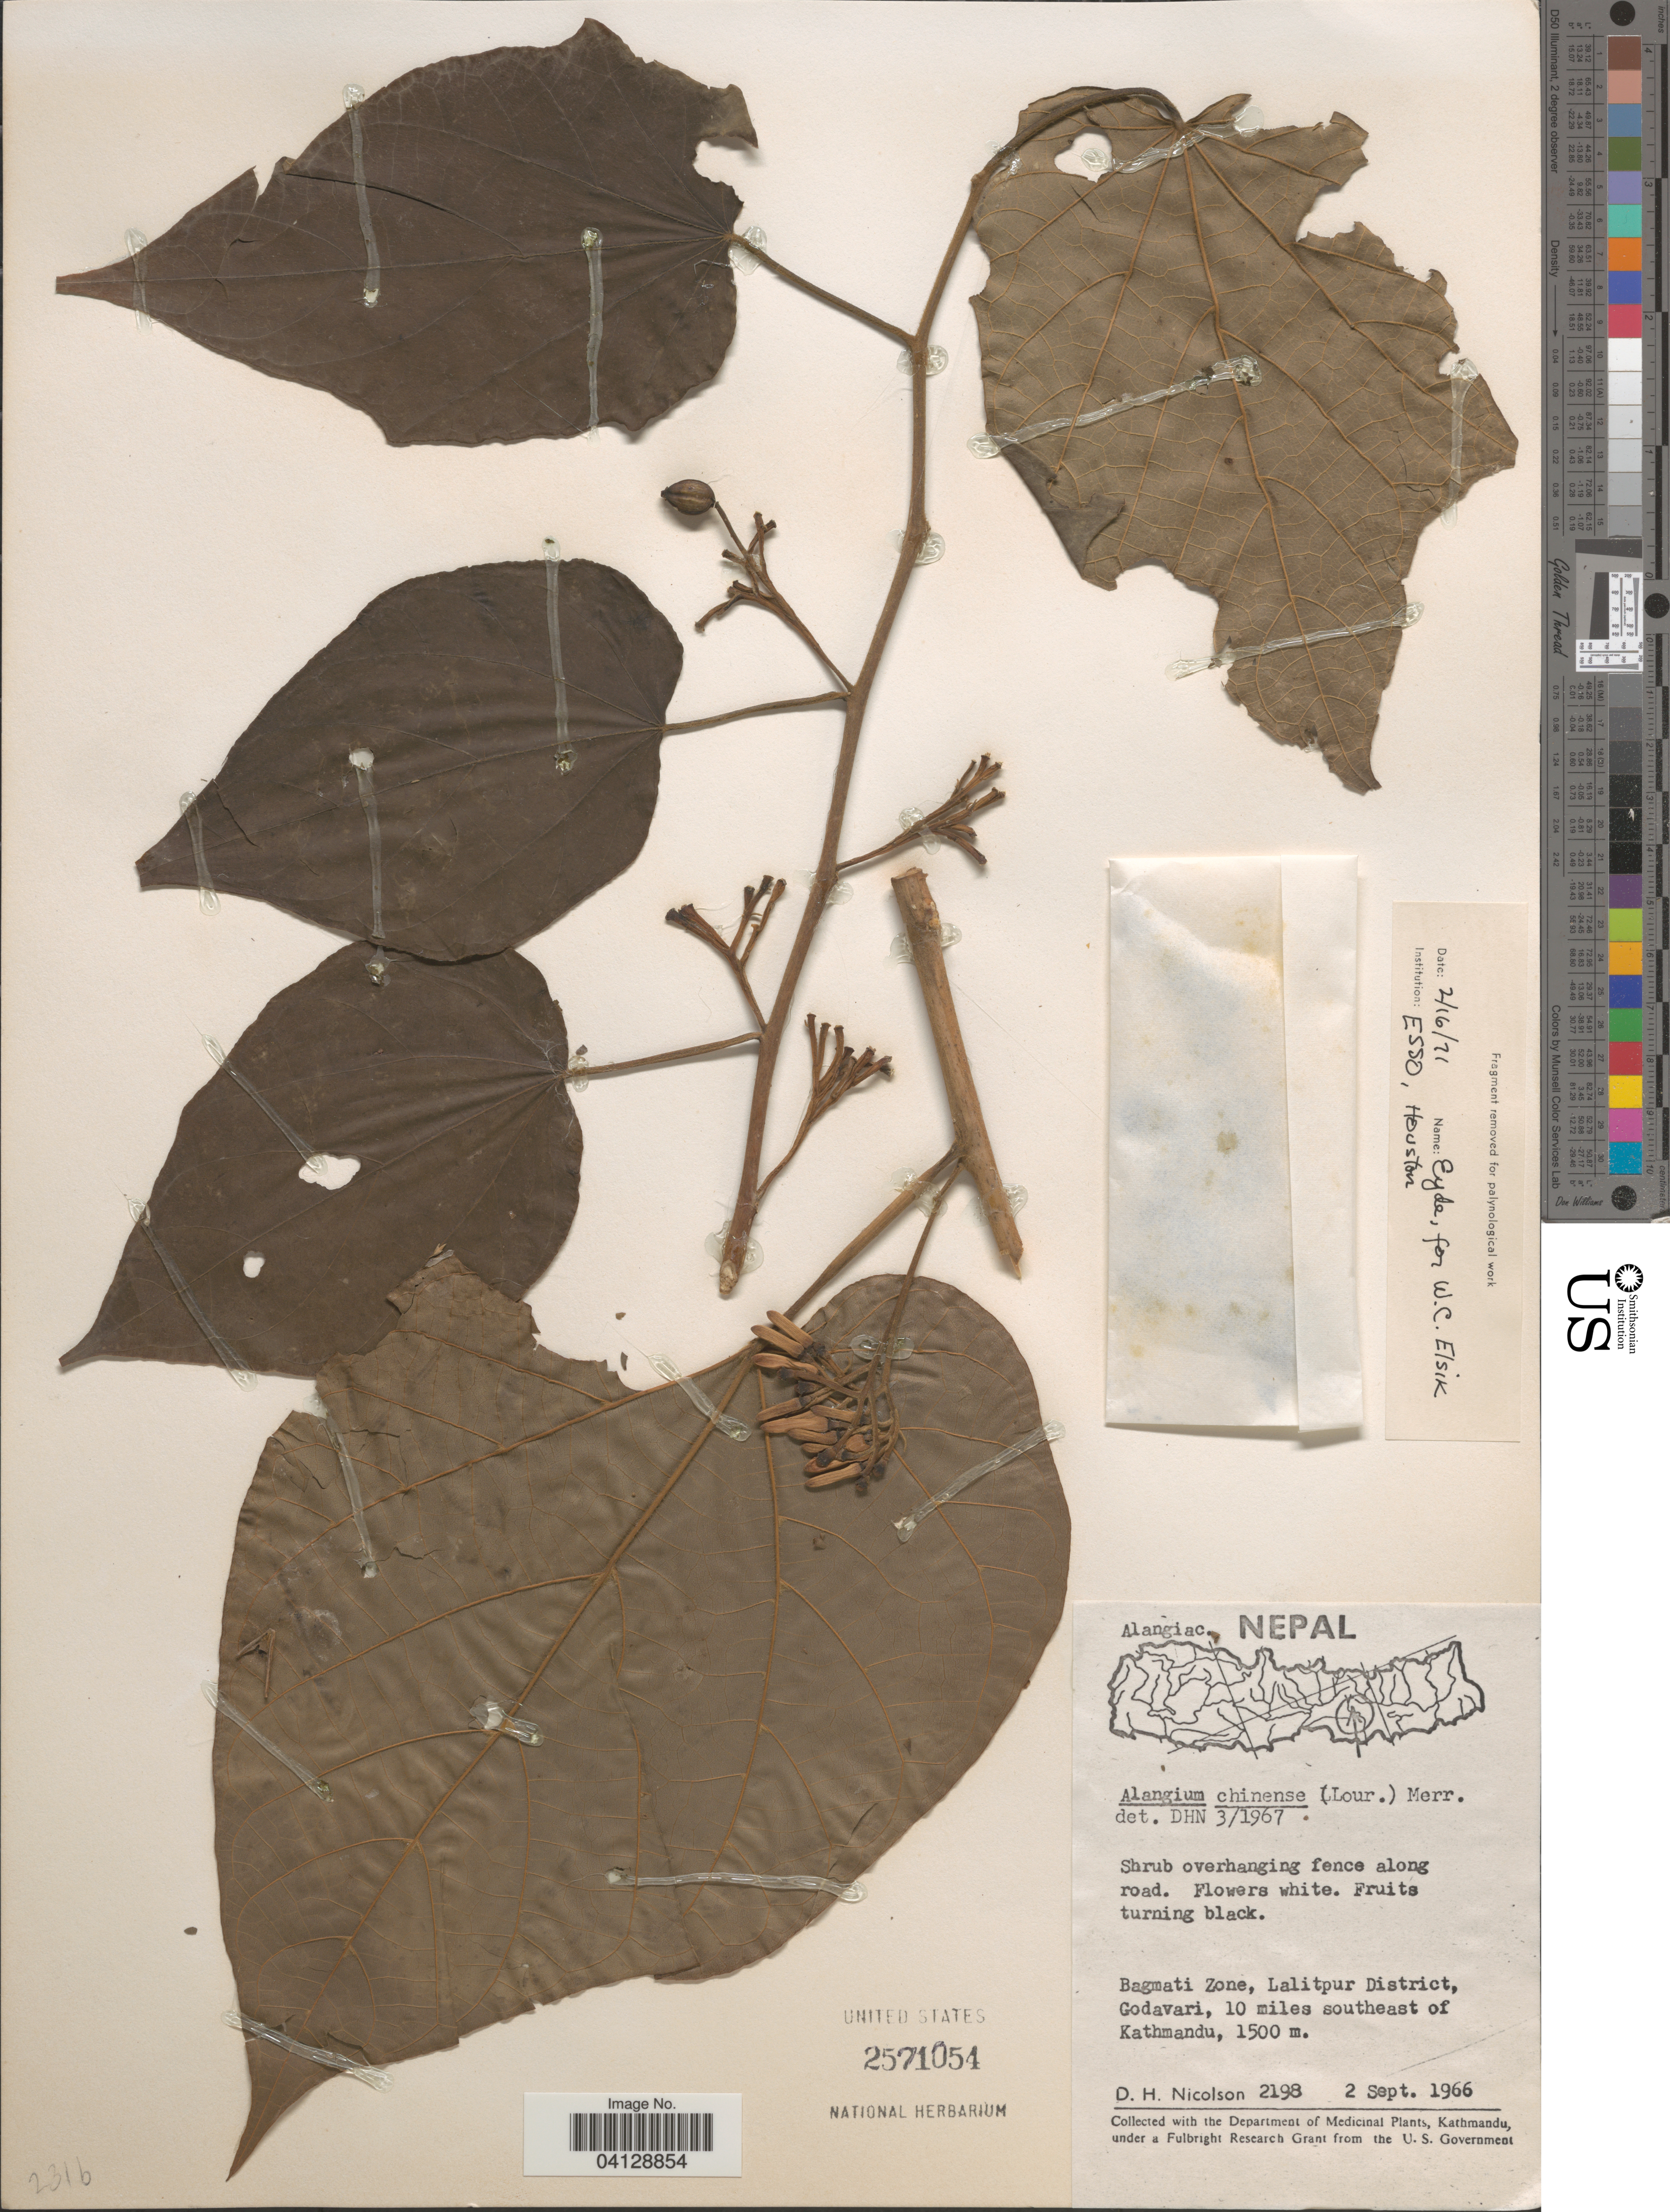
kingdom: Plantae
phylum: Tracheophyta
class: Magnoliopsida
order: Cornales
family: Cornaceae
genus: Alangium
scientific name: Alangium chinense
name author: (Harms) Rehder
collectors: D. H. Nicolson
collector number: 2198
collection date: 1966-09-02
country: Nepal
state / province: Bagmati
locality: Bagmati Zone, Lalitpur District, Godavari, 10 miles southeast of Kathmandu.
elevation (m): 1500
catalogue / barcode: US 2571054